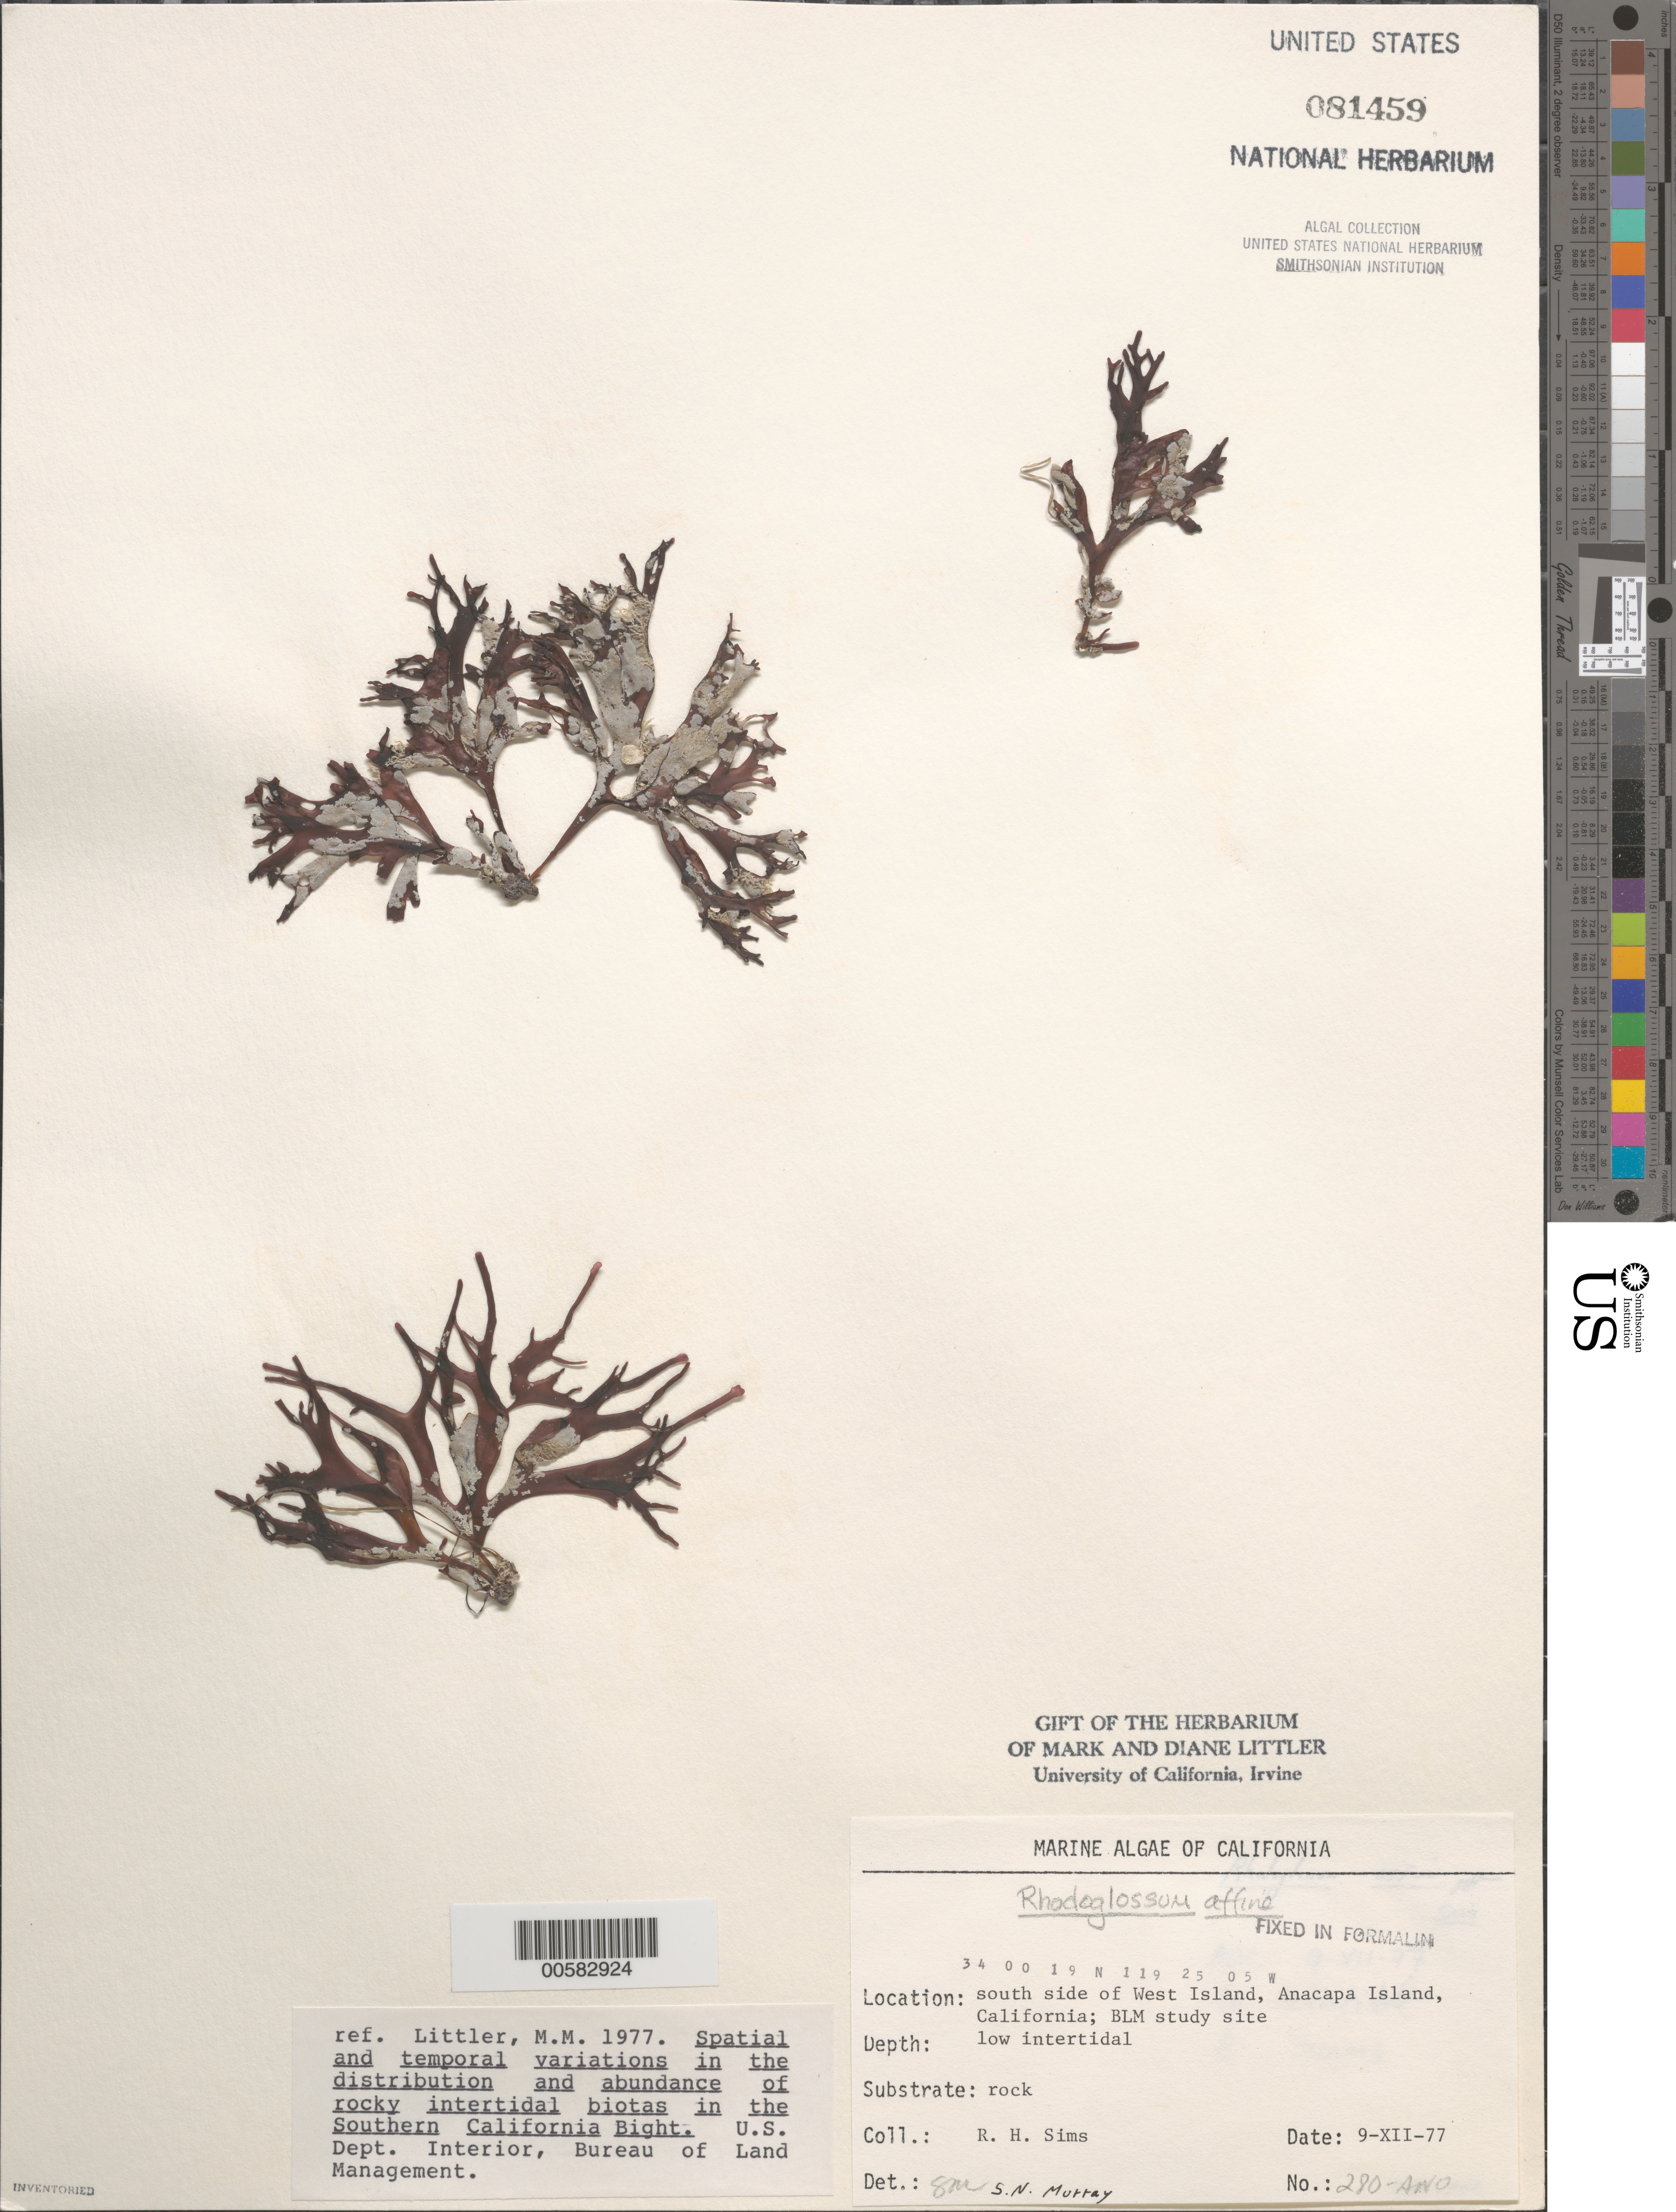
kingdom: Plantae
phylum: Rhodophyta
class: Florideophyceae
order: Gigartinales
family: Gigartinaceae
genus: Mazzaella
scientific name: Mazzaella affinis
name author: (Harvey) Fredericq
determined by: Algae name updating Project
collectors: R. H. Sims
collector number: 280-ANO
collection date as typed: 09 Dec 1977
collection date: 1977-12-09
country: United States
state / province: California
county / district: Ventura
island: Anacapa Island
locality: South side of west island, near Cat Rock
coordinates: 34 00 19 N, 119 25 05 W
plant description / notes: BLM-SOCALBIGHT Rocky Intertidal Survey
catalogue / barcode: US 81459